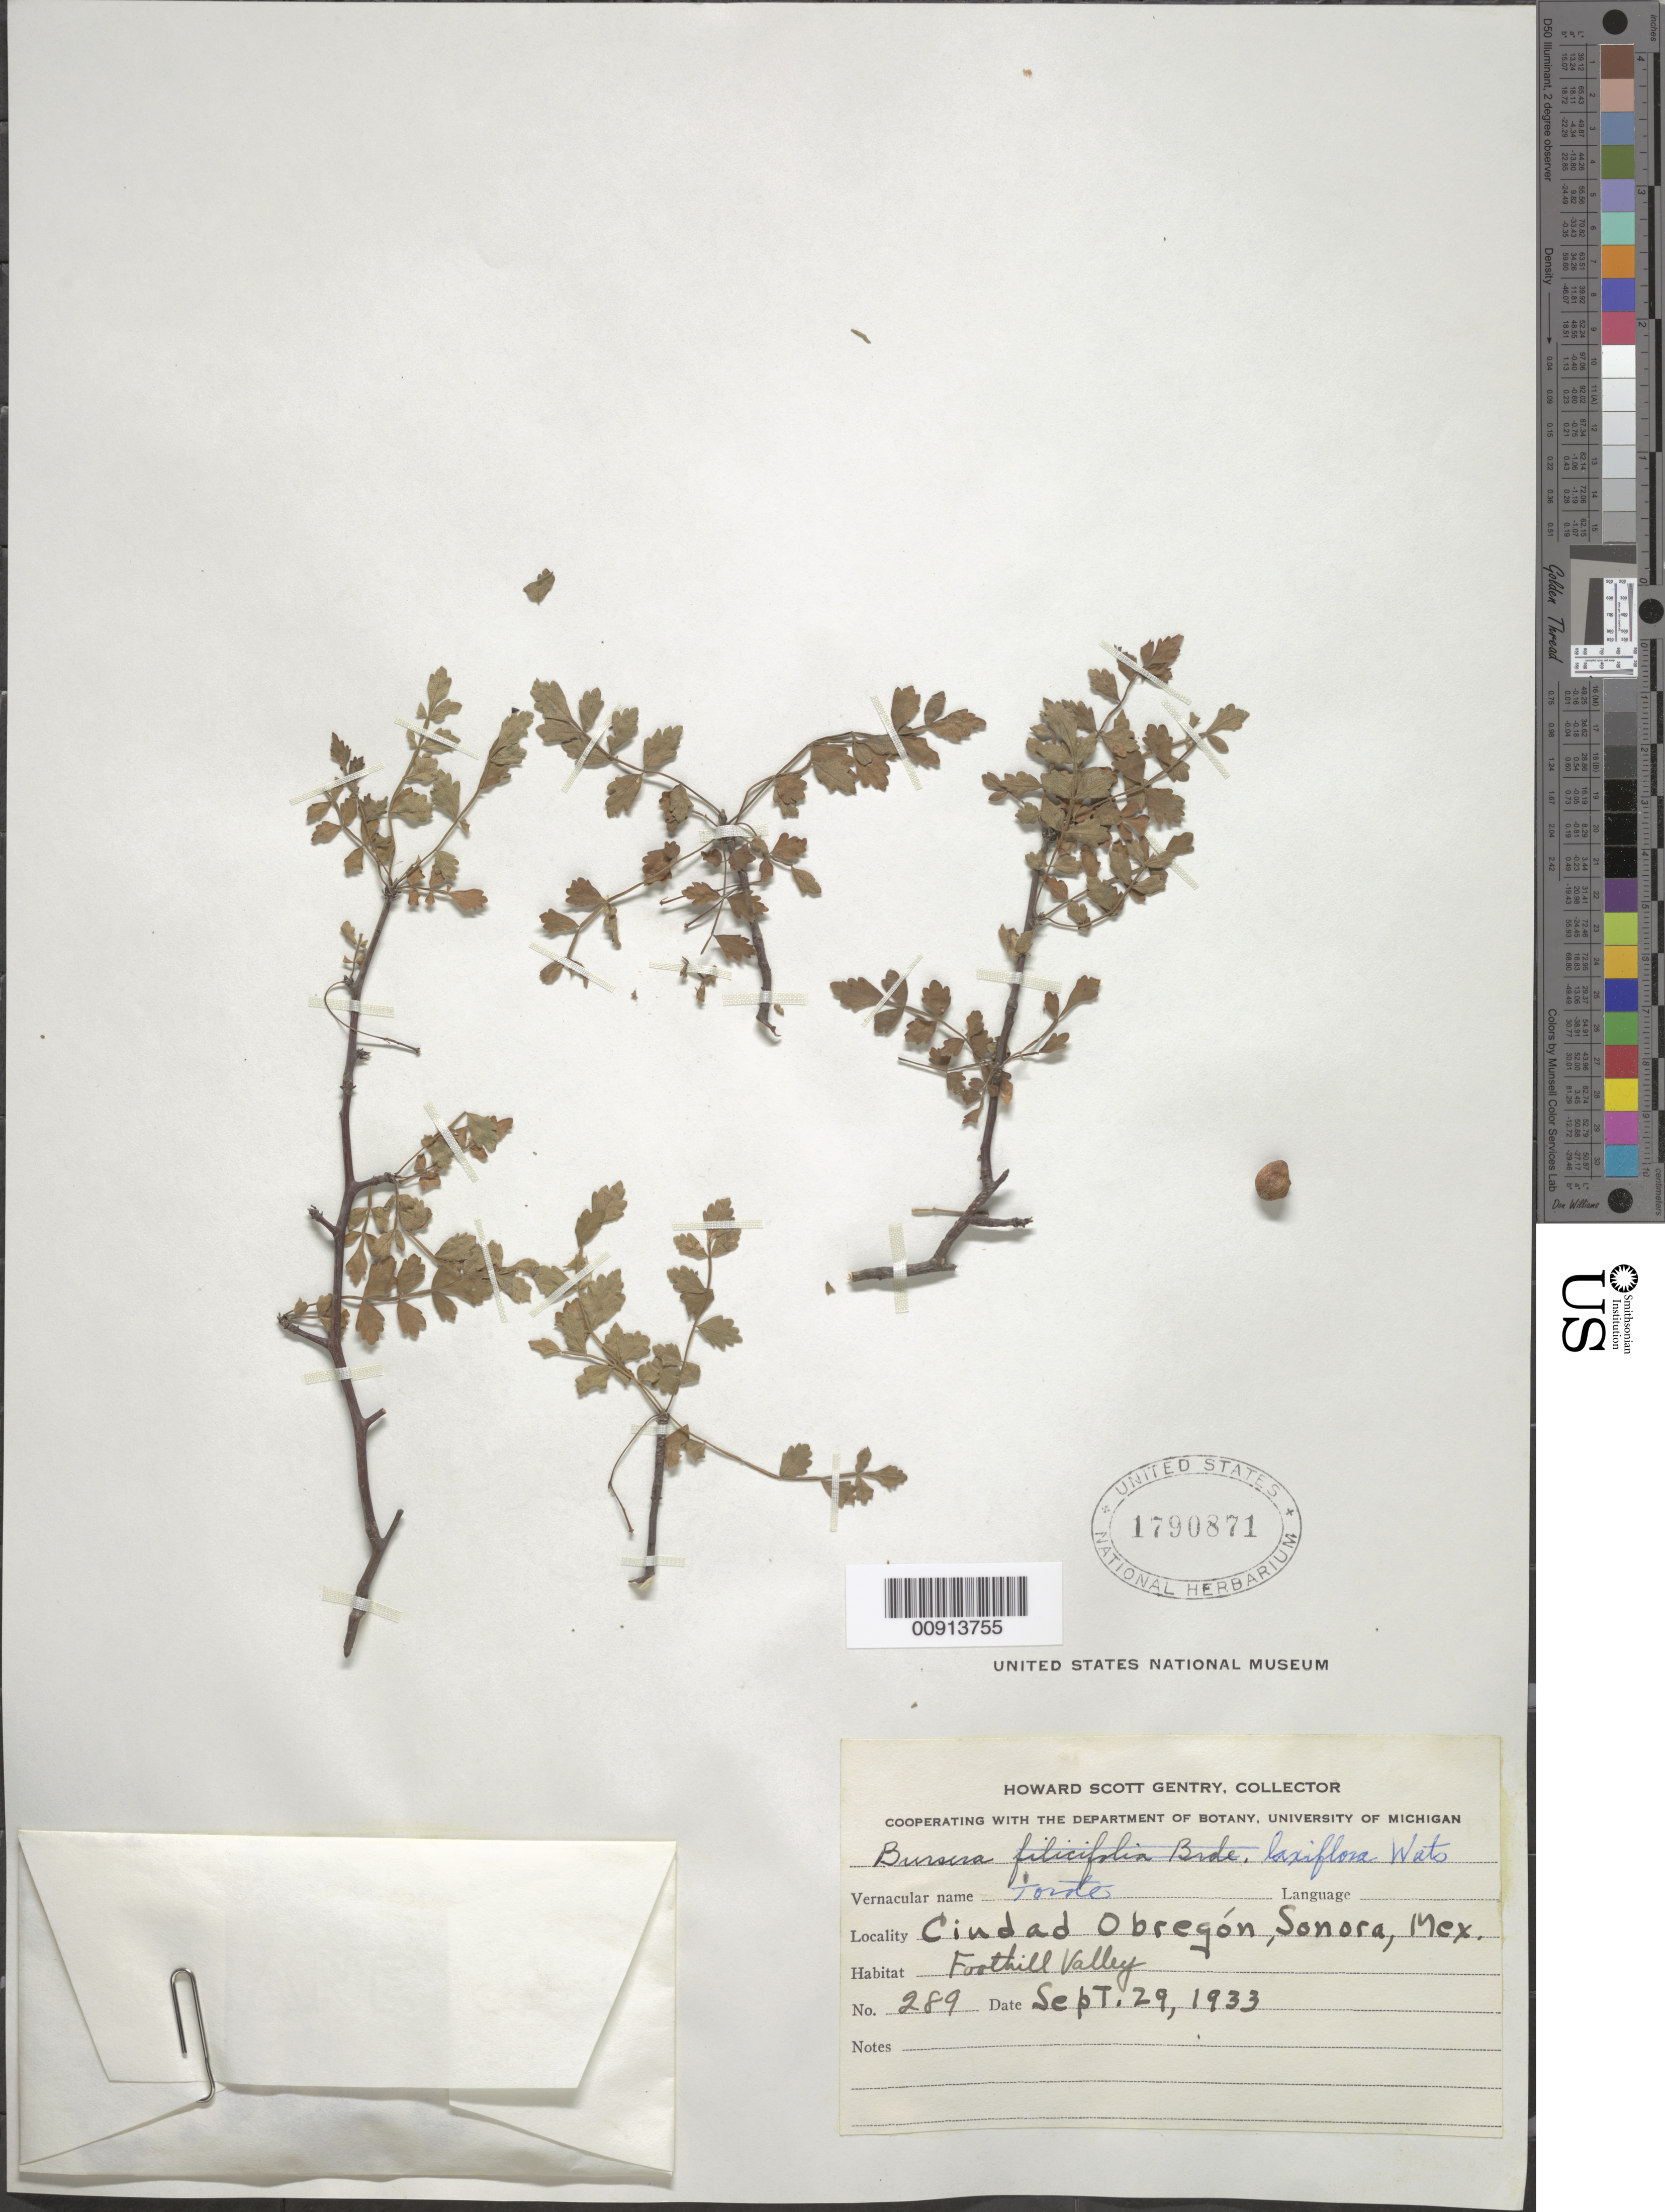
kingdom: Plantae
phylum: Tracheophyta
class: Magnoliopsida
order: Sapindales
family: Burseraceae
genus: Bursera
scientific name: Bursera laxiflora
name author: S. Watson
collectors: H. S. Gentry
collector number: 289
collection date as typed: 29 Sep 1933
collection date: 1933-09-29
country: Mexico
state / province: Sonora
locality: Ciudad Obregón, Sonora.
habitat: Foothill Valley.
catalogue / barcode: US 1790871